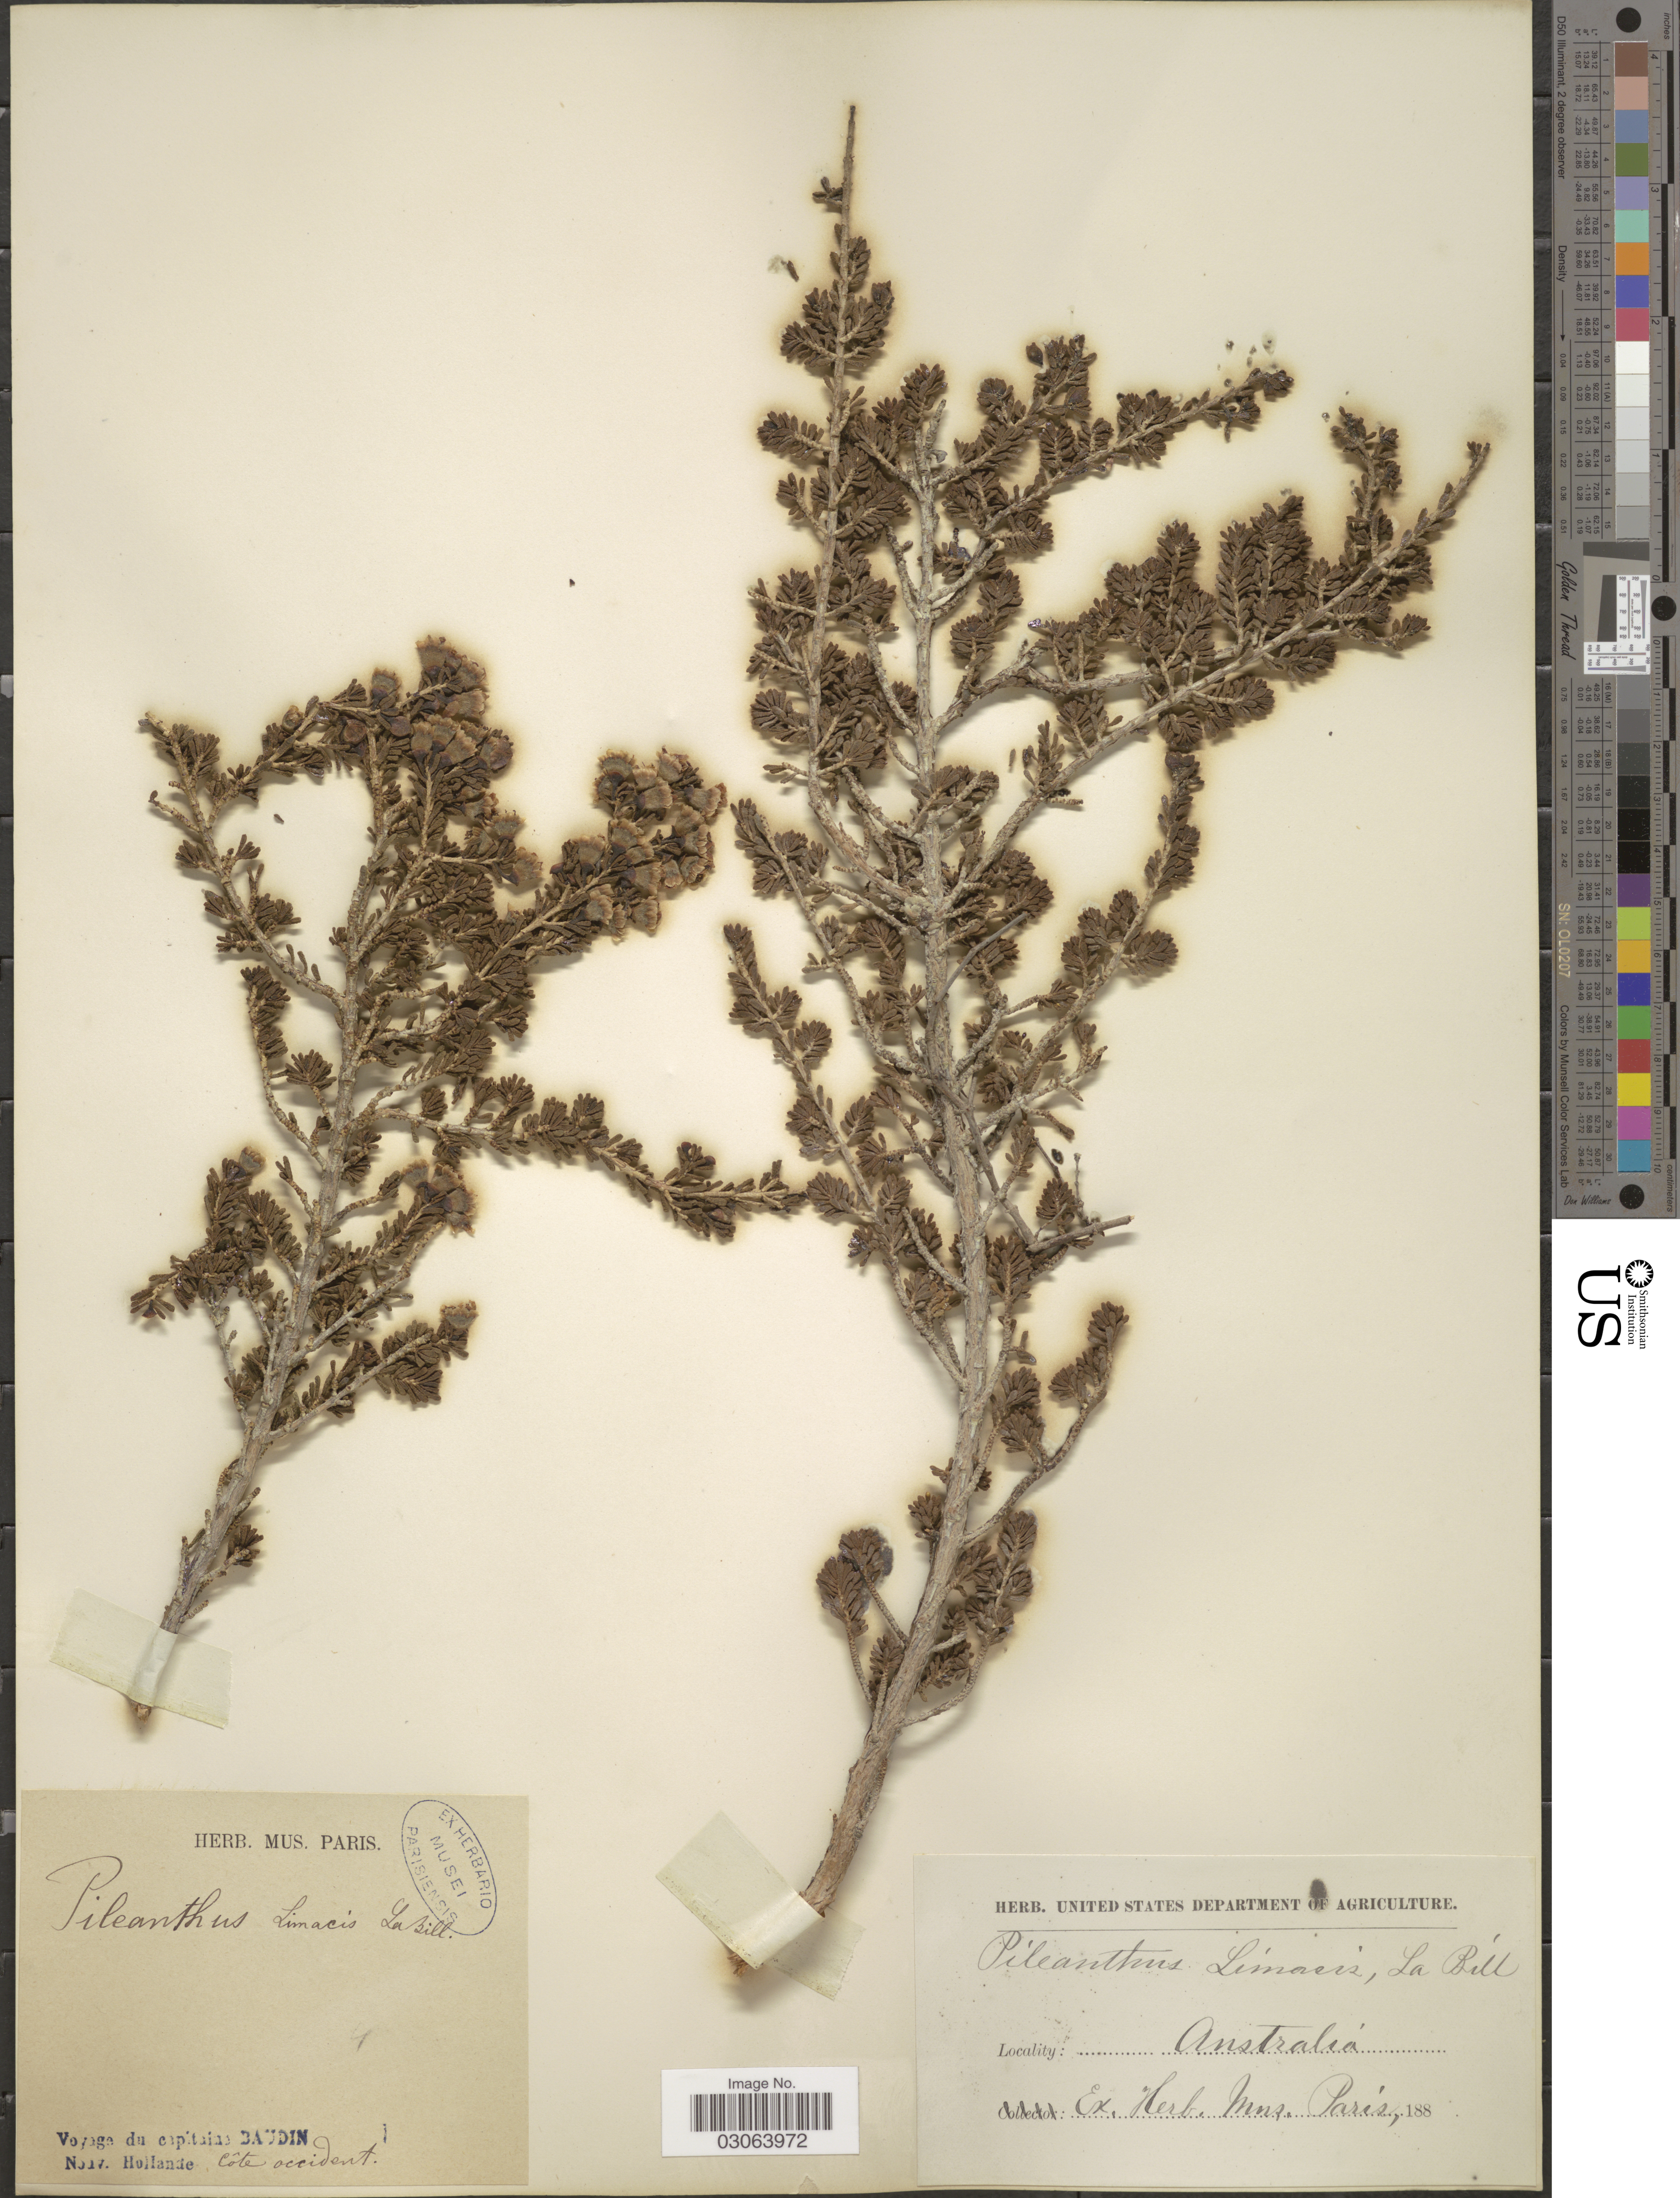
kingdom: Plantae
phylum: Tracheophyta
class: Magnoliopsida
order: Myrtales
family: Myrtaceae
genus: Pileanthus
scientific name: Pileanthus limacis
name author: Labill.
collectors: T. Baudin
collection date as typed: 188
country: Australia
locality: Nouv. Hollande, Côte occident.